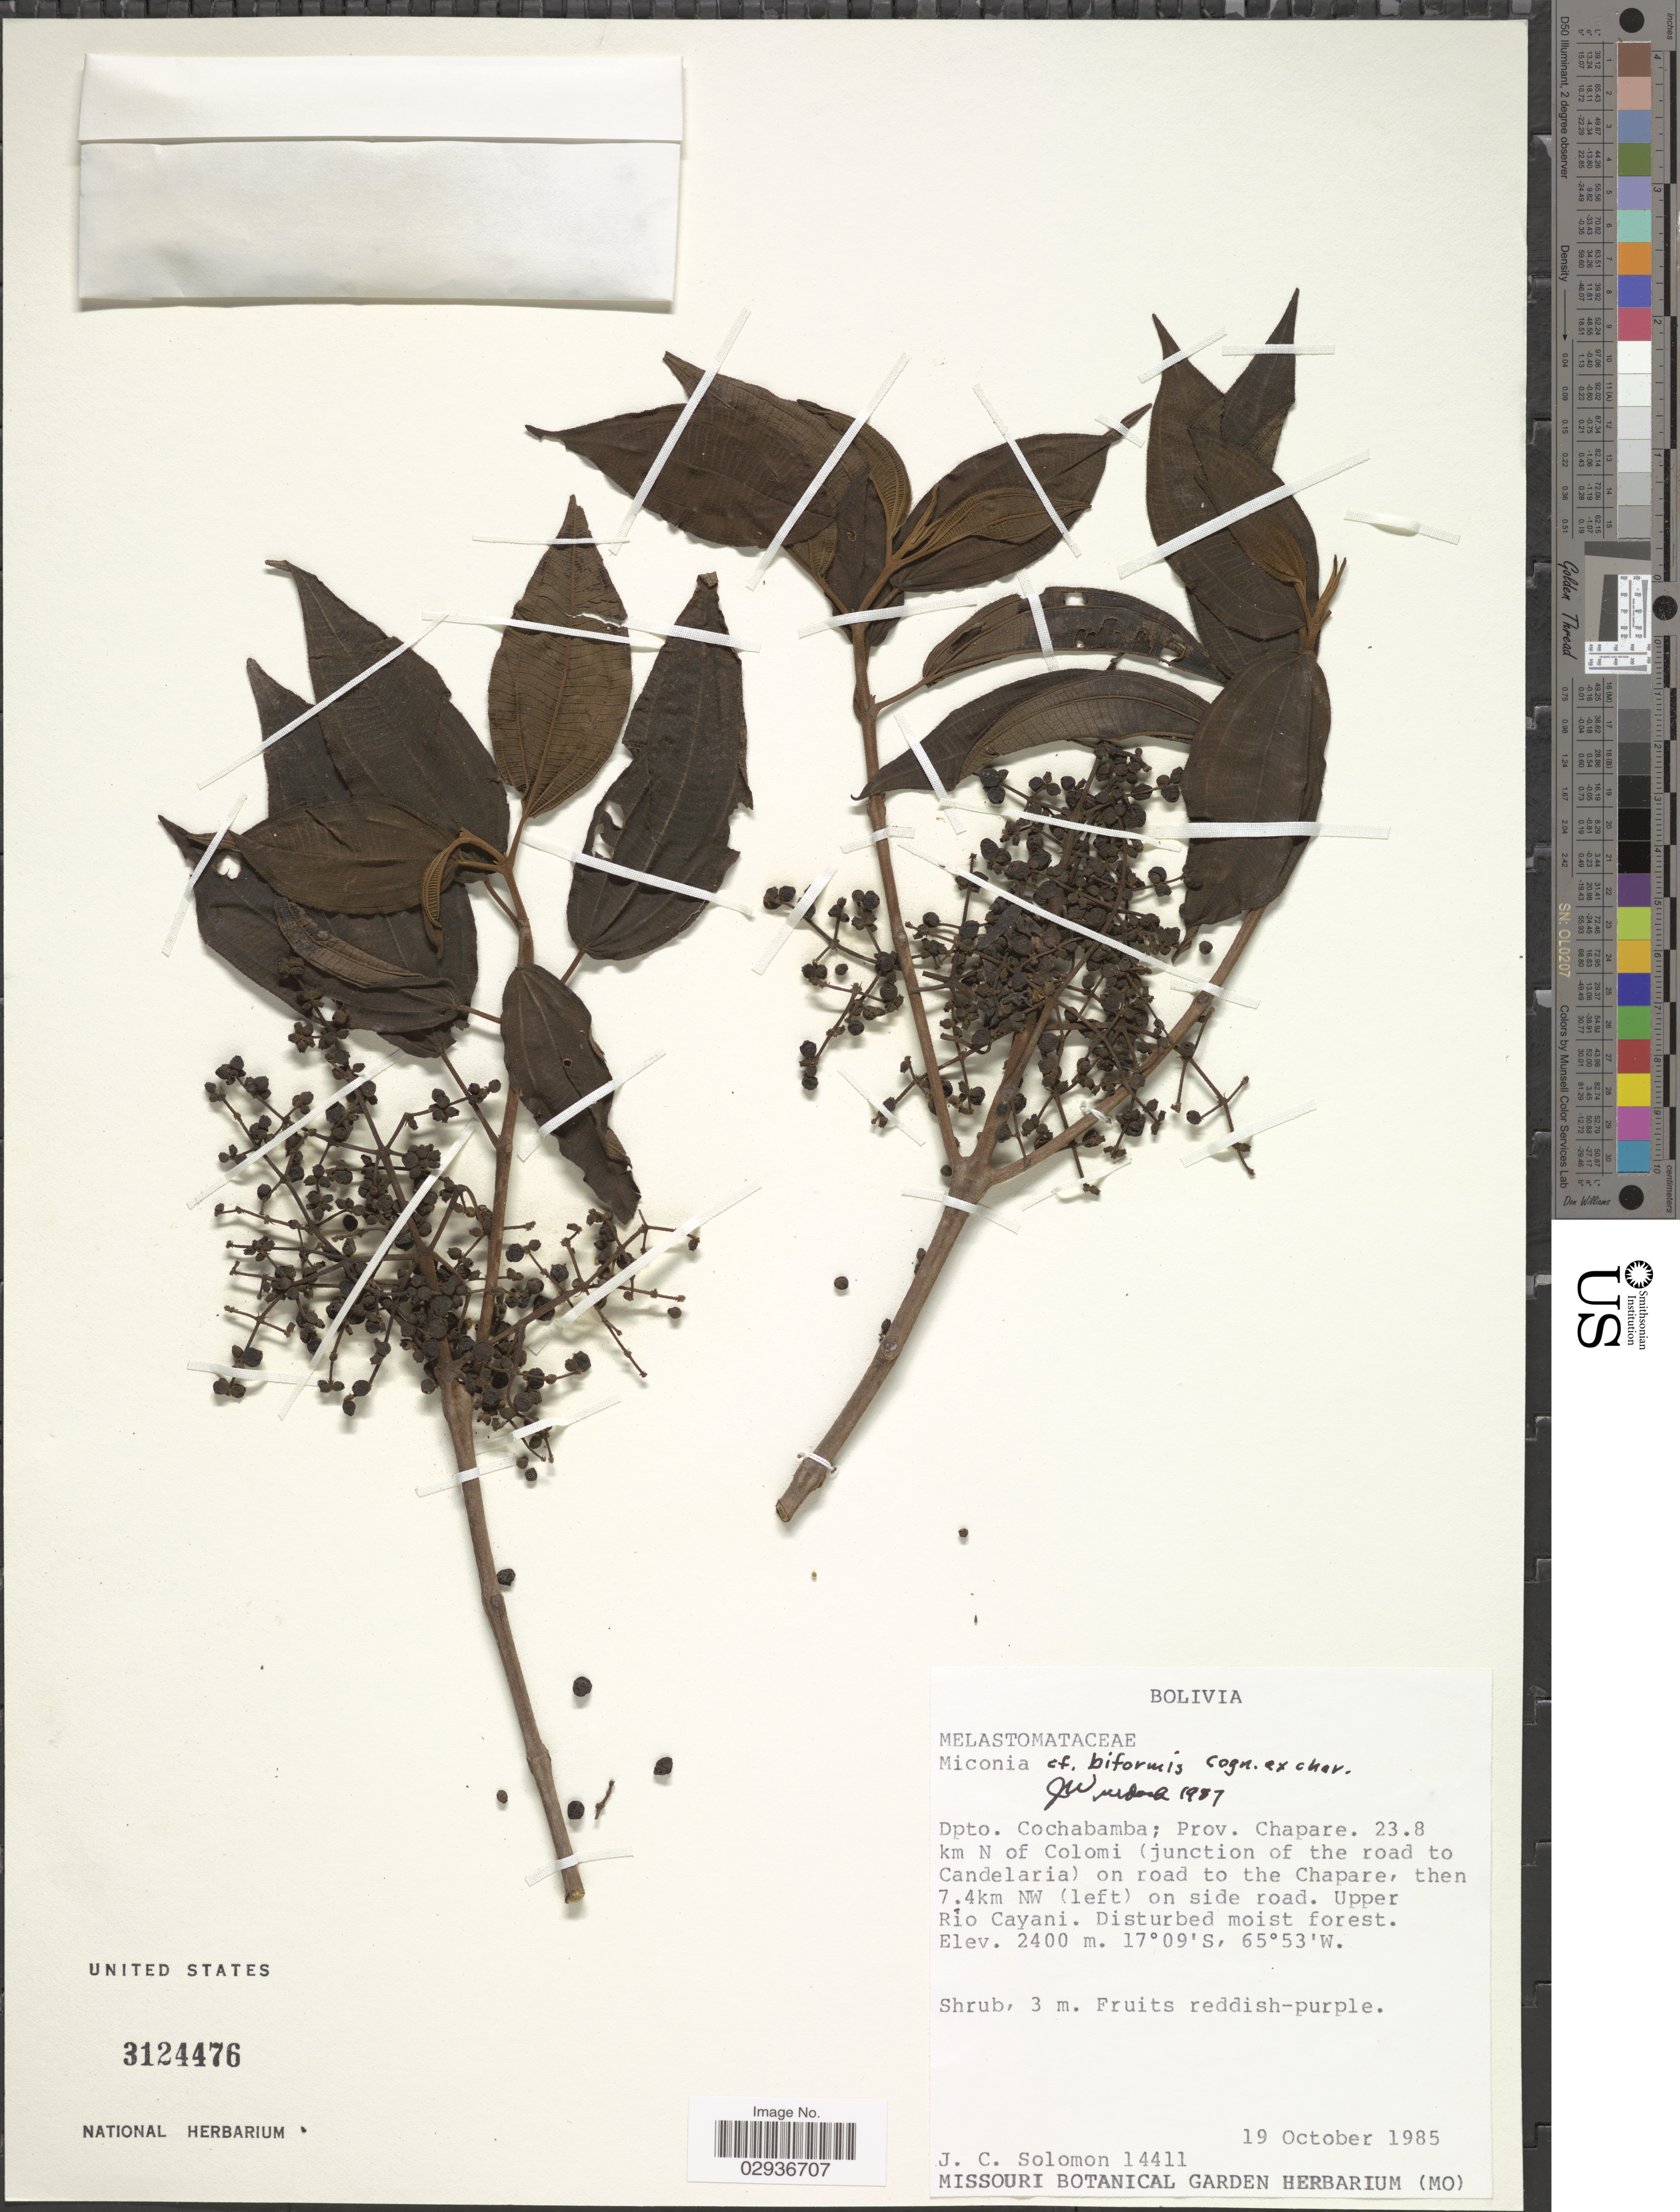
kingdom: Plantae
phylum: Tracheophyta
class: Magnoliopsida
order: Myrtales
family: Melastomataceae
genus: Miconia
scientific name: Miconia biformis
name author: Cogn.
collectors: J. C. Solomon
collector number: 14411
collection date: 1985-10-19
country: Bolivia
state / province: Cochabamba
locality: Dpto. Cochabamba; Prov. Chapare. 23.8 km N of Colomi (junction of the road to Candelaria) on road to the Chapare, then 7.4km NW (left) on side road. Upper Rio Cayani.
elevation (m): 2400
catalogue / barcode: US 3124475